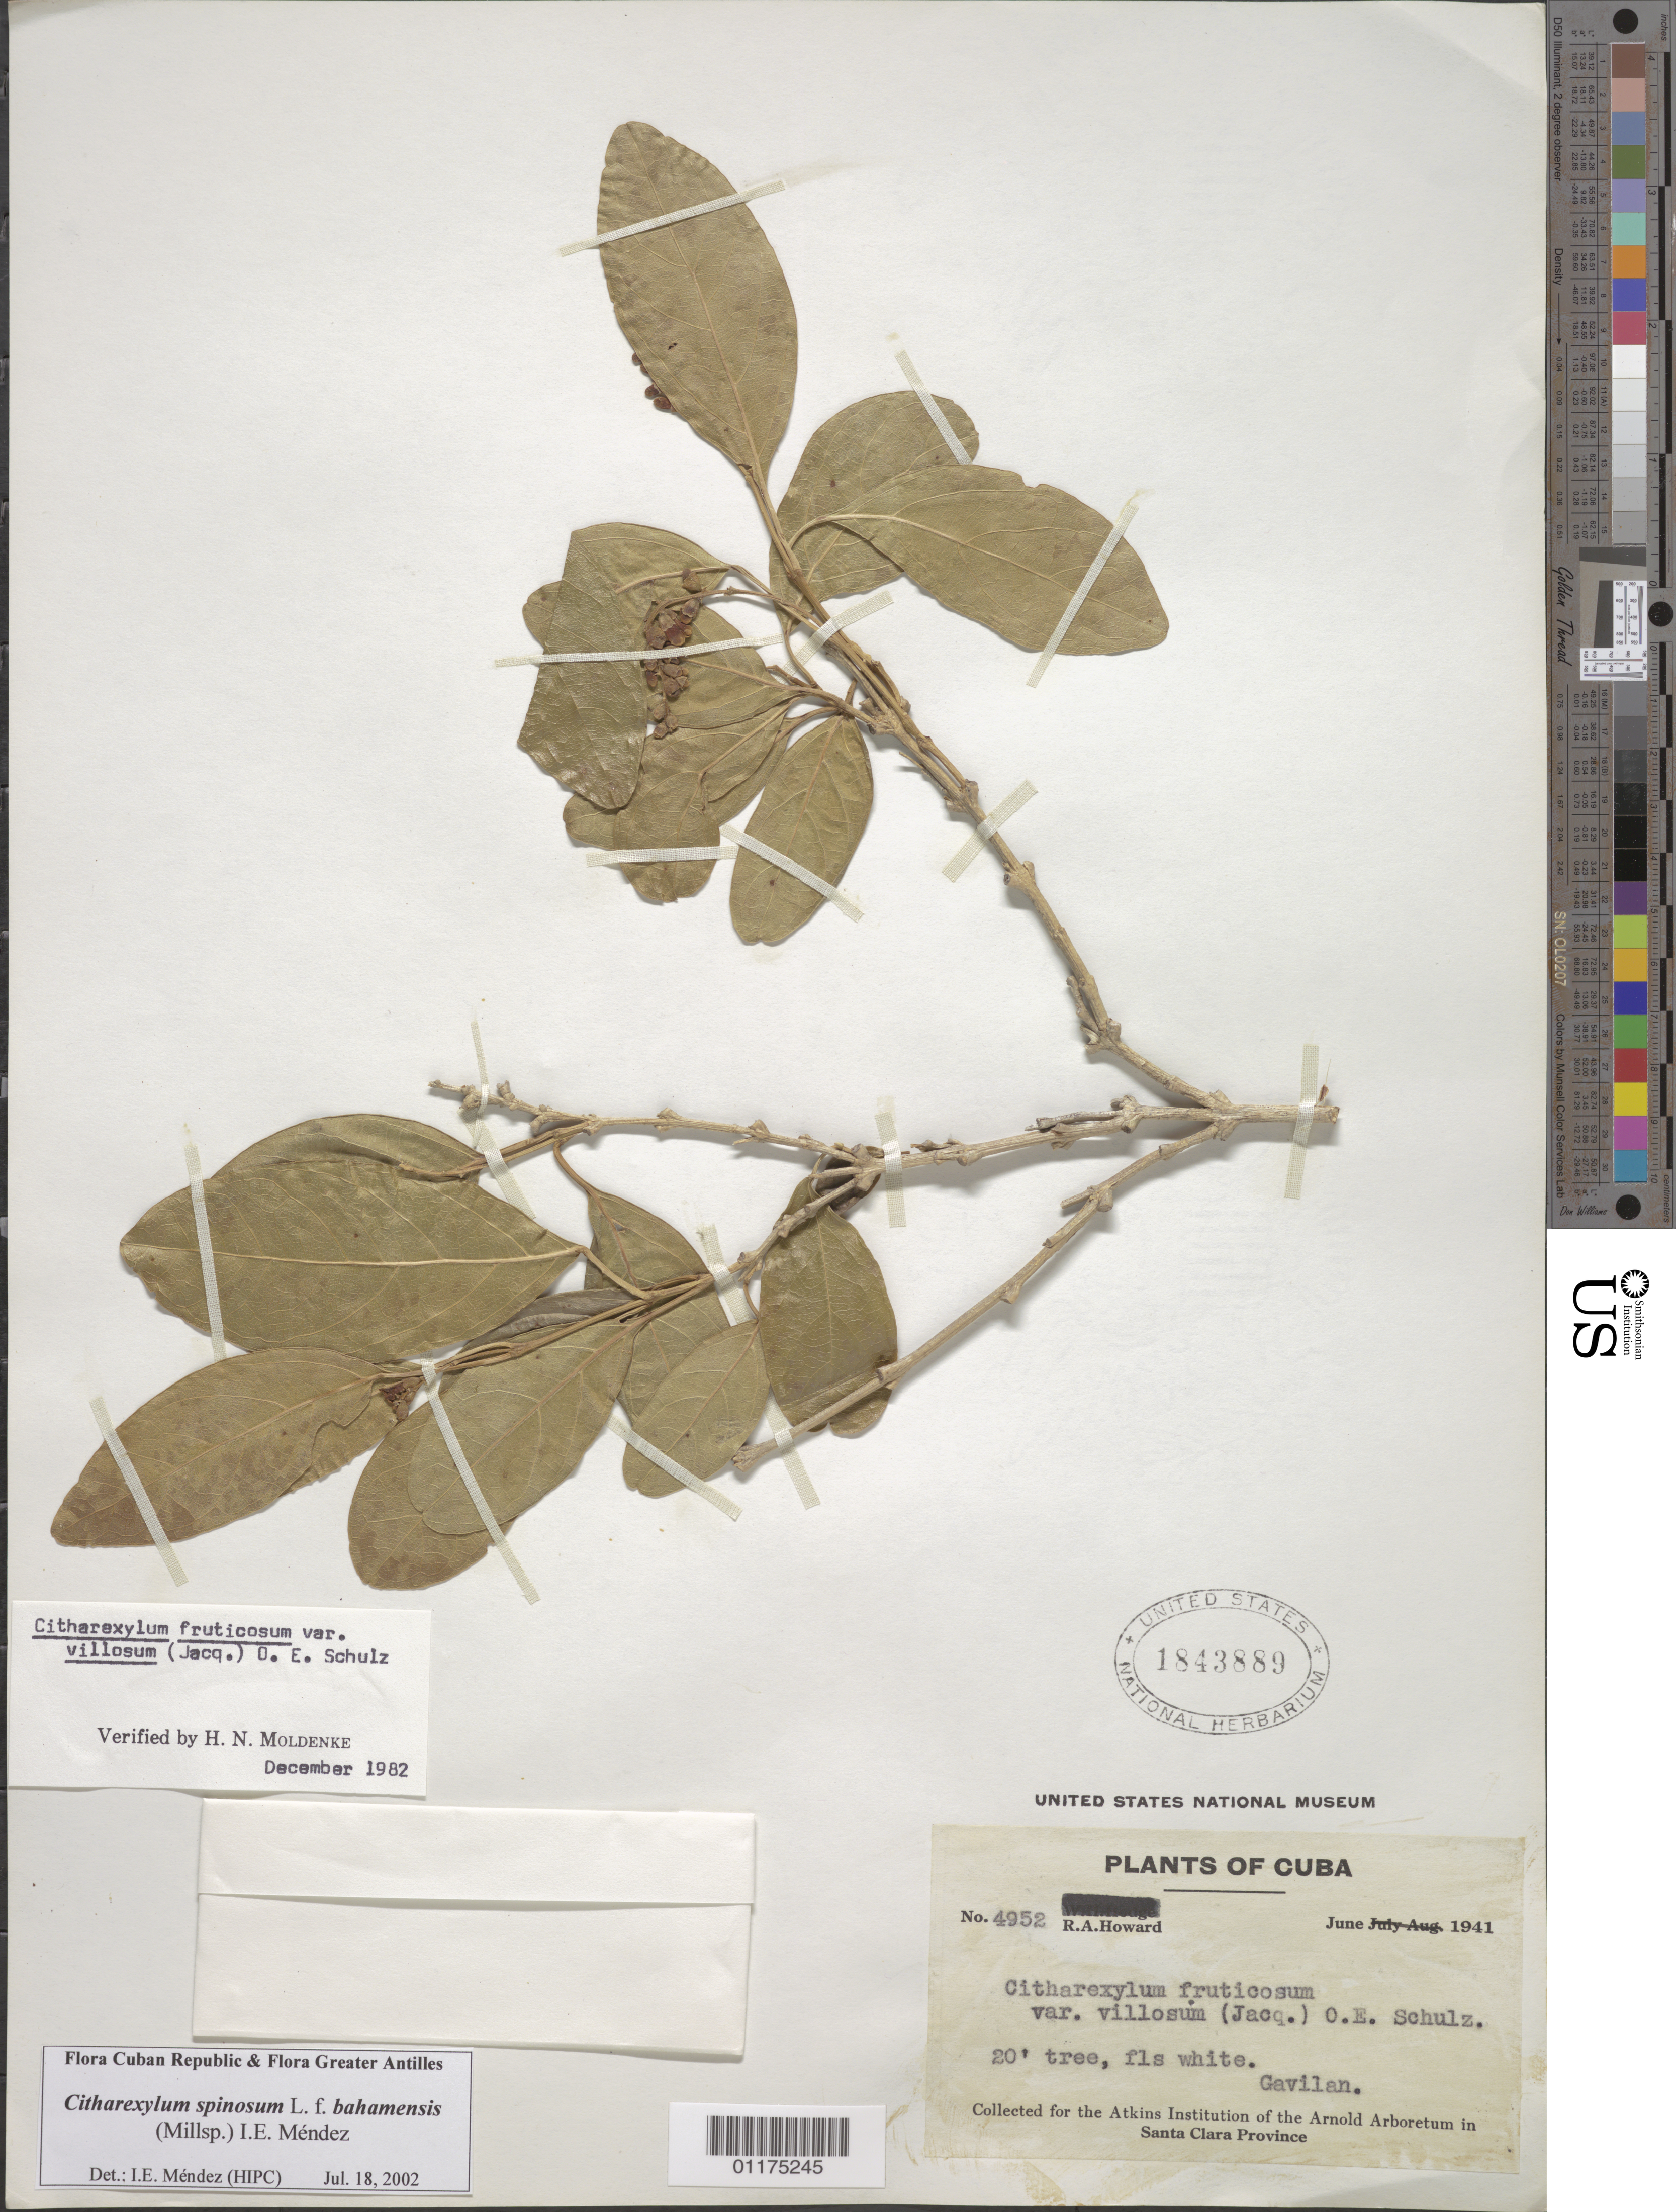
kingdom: Plantae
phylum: Tracheophyta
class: Magnoliopsida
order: Lamiales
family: Verbenaceae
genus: Citharexylum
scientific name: Citharexylum spinosum f. bahamensis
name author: (Millsp.) I.E. Méndez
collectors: R. A. Howard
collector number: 4952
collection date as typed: Jun 1941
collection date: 1941-06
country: Cuba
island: Cuba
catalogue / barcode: US 1843889